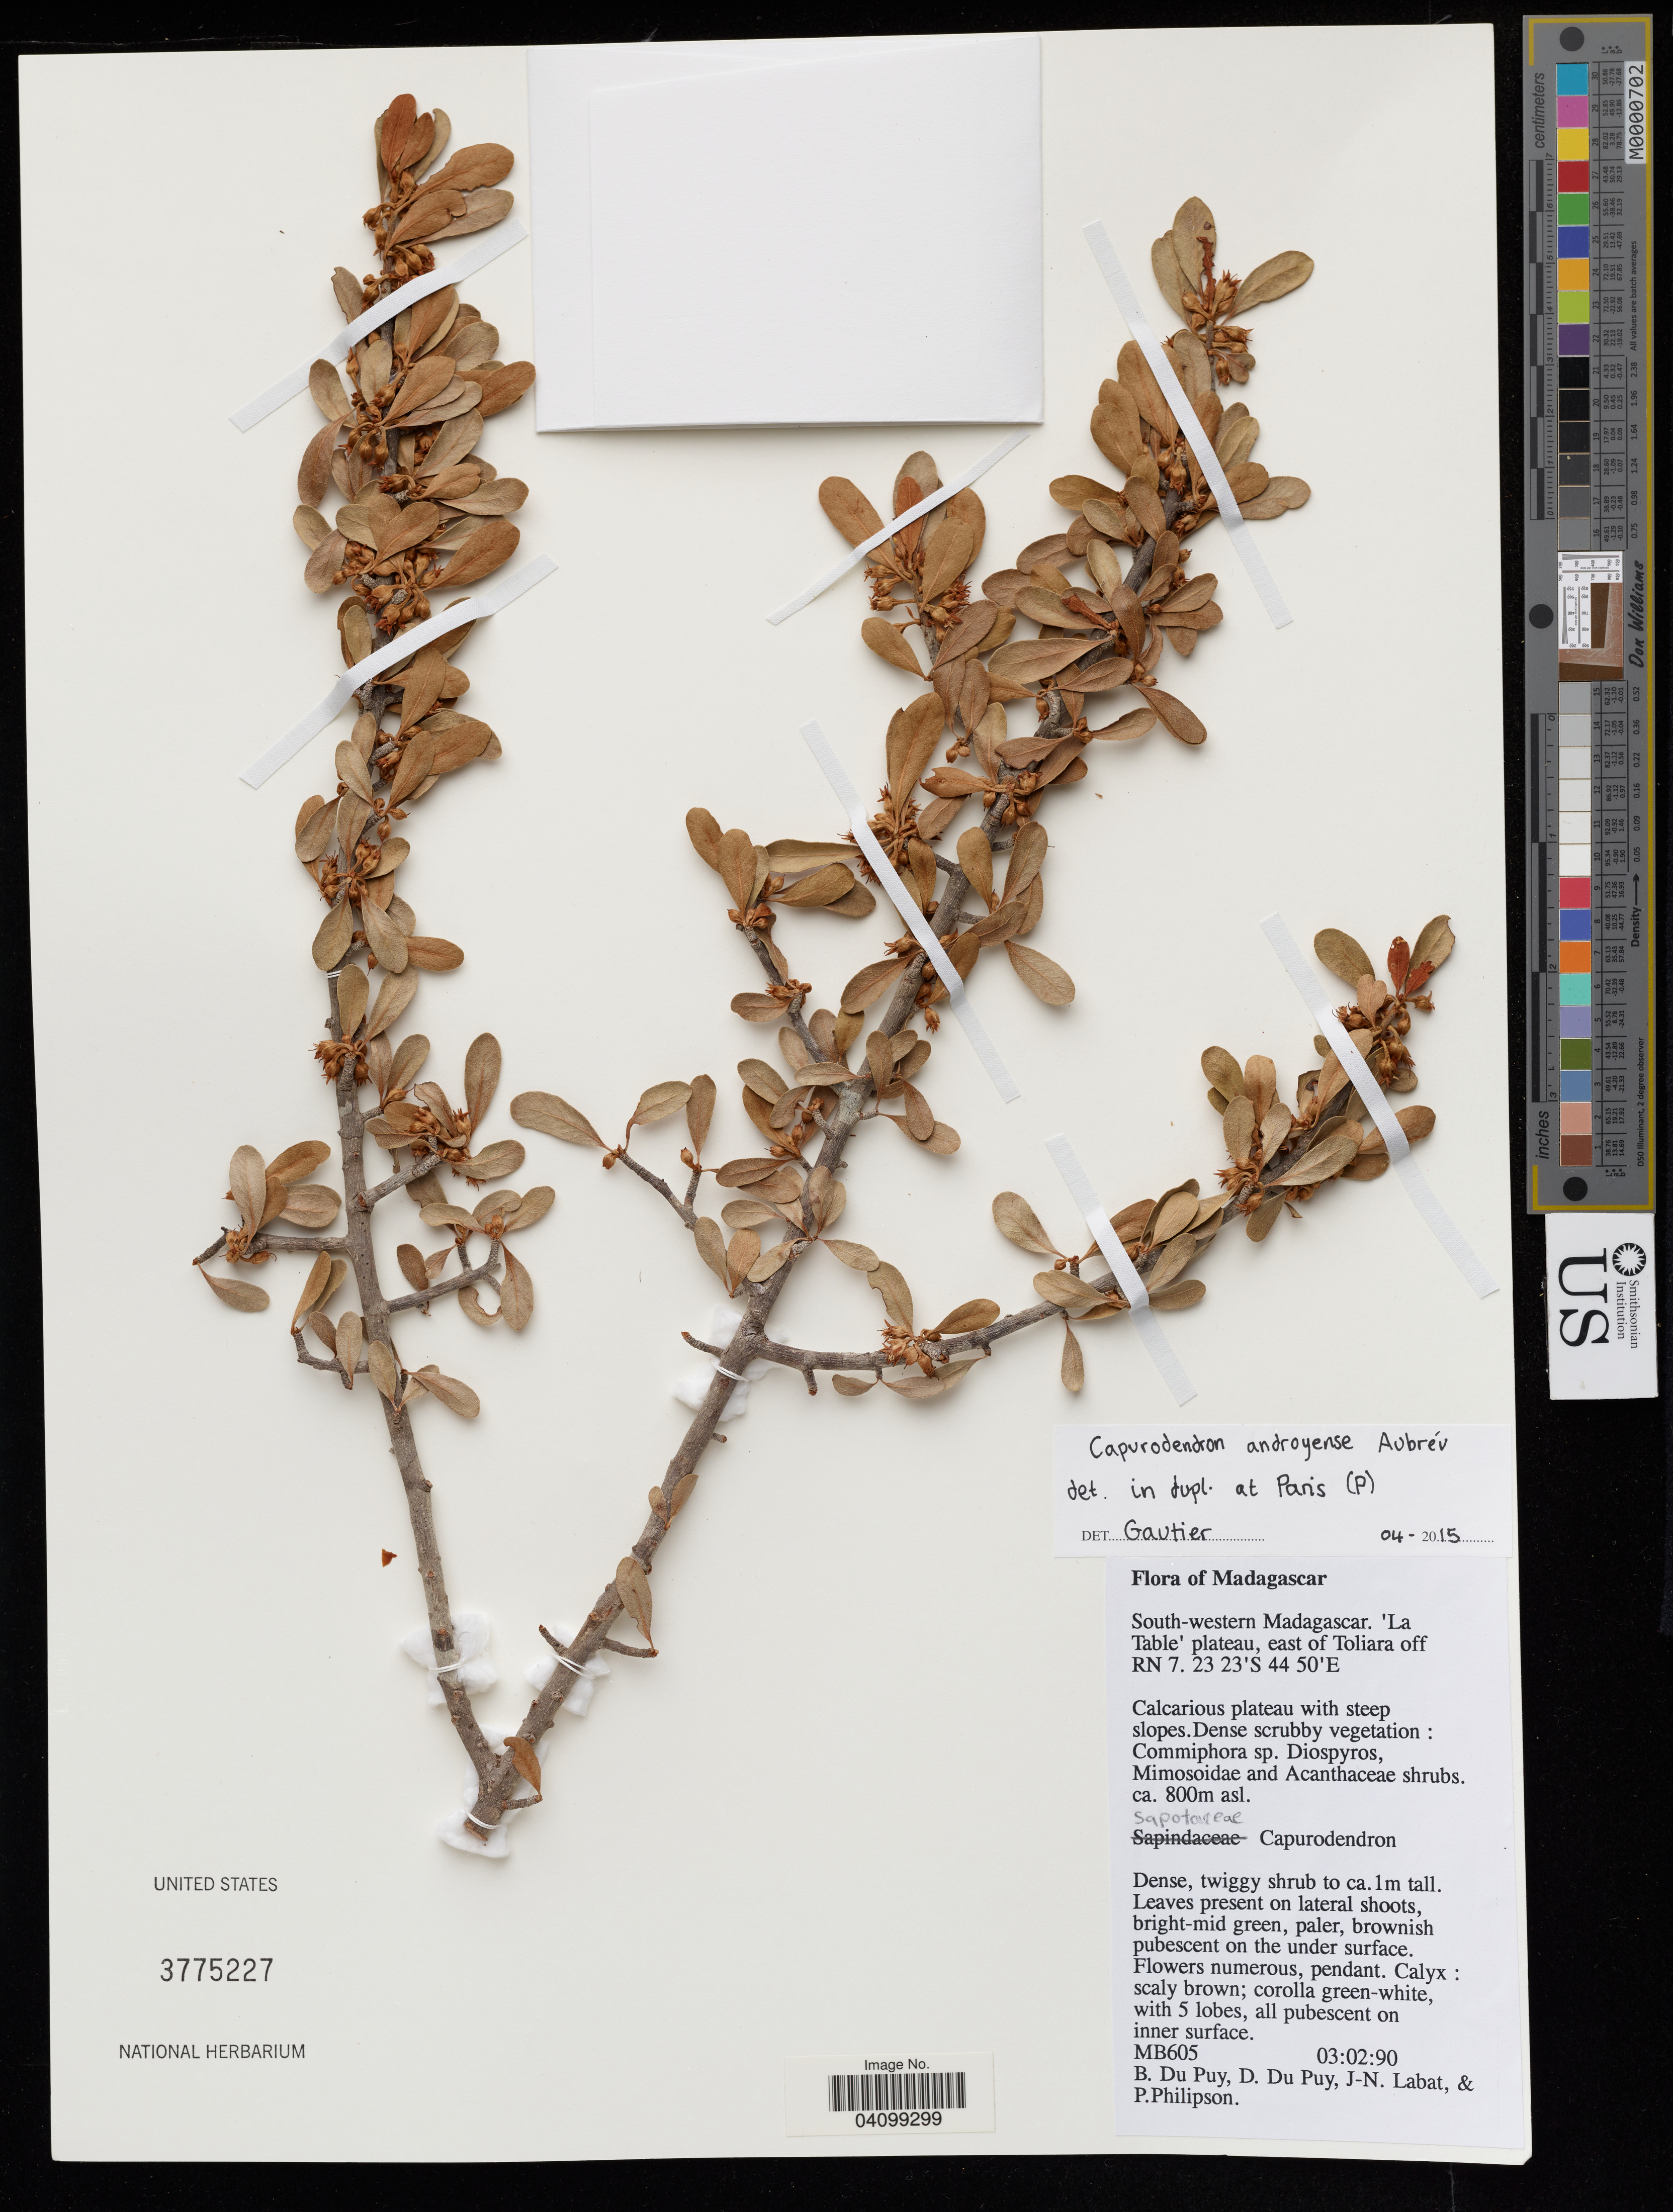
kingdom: Plantae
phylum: Tracheophyta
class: Magnoliopsida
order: Ericales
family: Sapotaceae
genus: Capurodendron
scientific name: Capurodendron androyense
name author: Aubrév.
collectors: B. Du Puy, D. Du Puy & J.-N. Labat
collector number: MB605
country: Madagascar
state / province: Toliara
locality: South-western Madagascar. 'La Table' plateau, east of Toliara off RN 7.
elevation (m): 800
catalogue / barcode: US 3775227